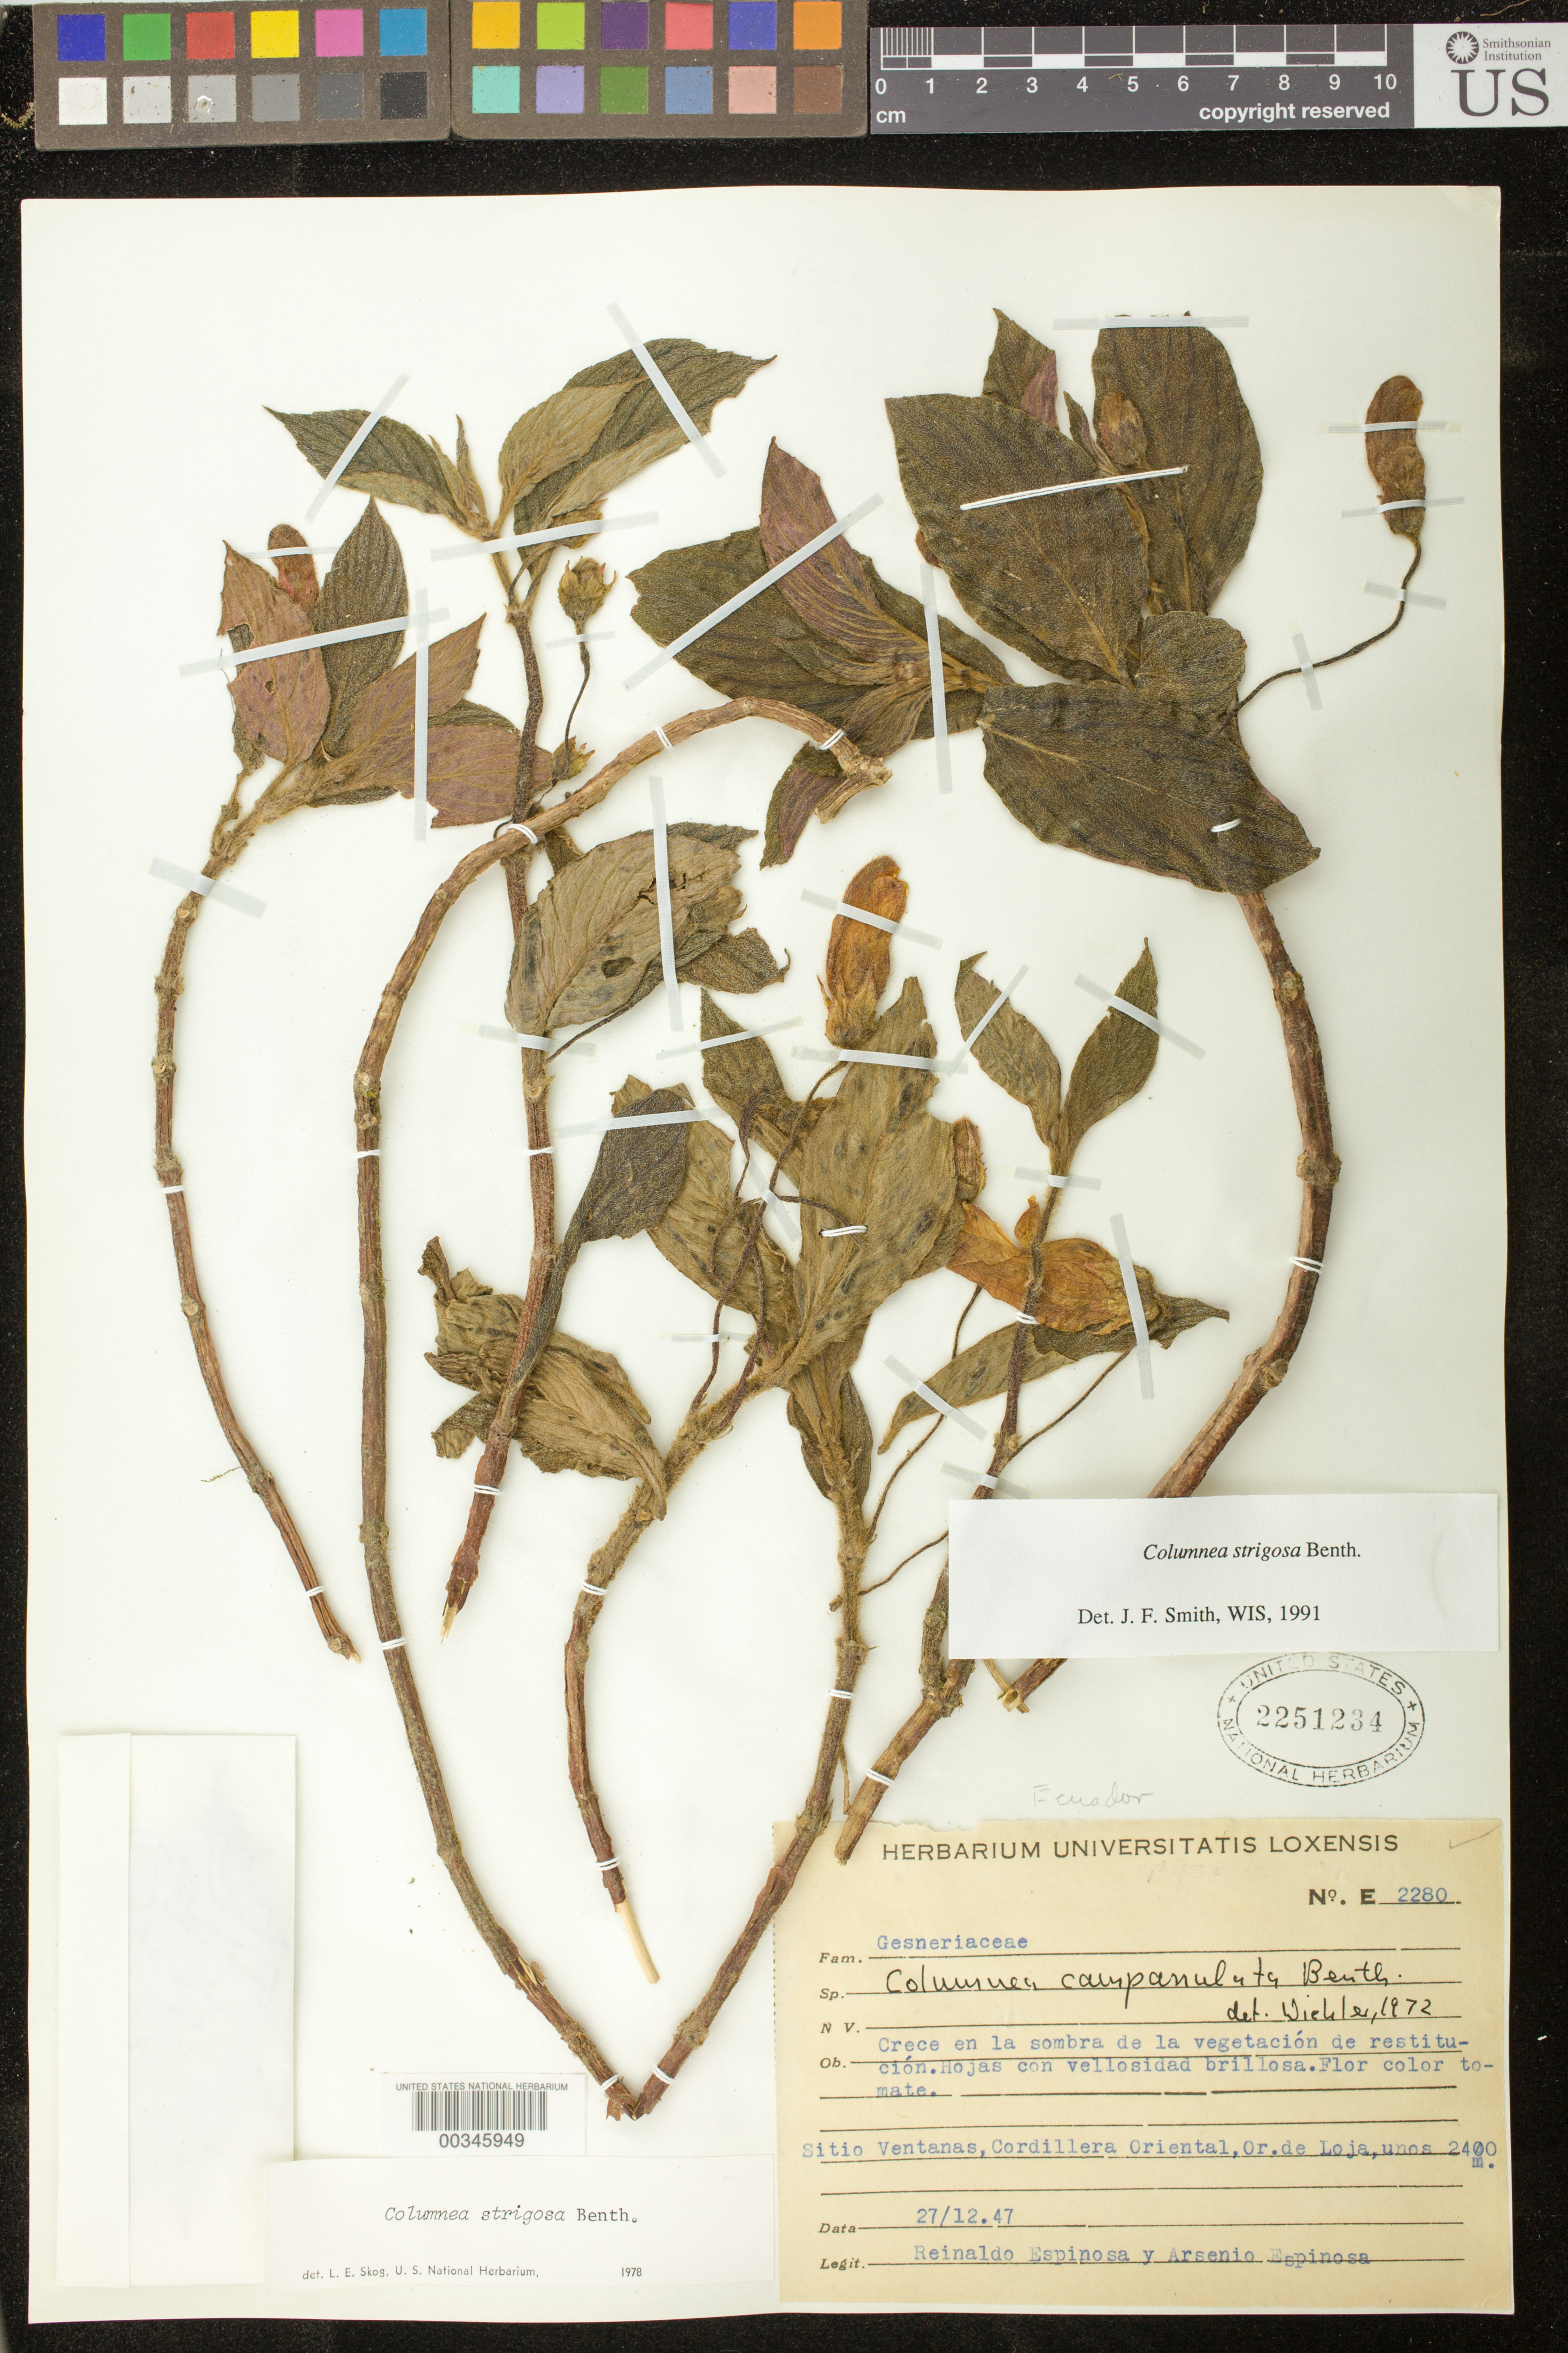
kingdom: Plantae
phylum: Tracheophyta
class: Magnoliopsida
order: Lamiales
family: Gesneriaceae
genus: Columnea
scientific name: Columnea strigosa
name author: Benth.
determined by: Clark, J. L., (SEL), The Marie Selby Botanical Garden (UNITED STATES)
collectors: R. Espinosa & A. Espinosa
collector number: E- 2280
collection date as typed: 27 Dec 1947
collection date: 1947-12-27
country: Ecuador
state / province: Loja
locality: Sitio Ventanas, Cordillera Oriental, Or. de Loja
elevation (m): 2400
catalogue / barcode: US 2251234